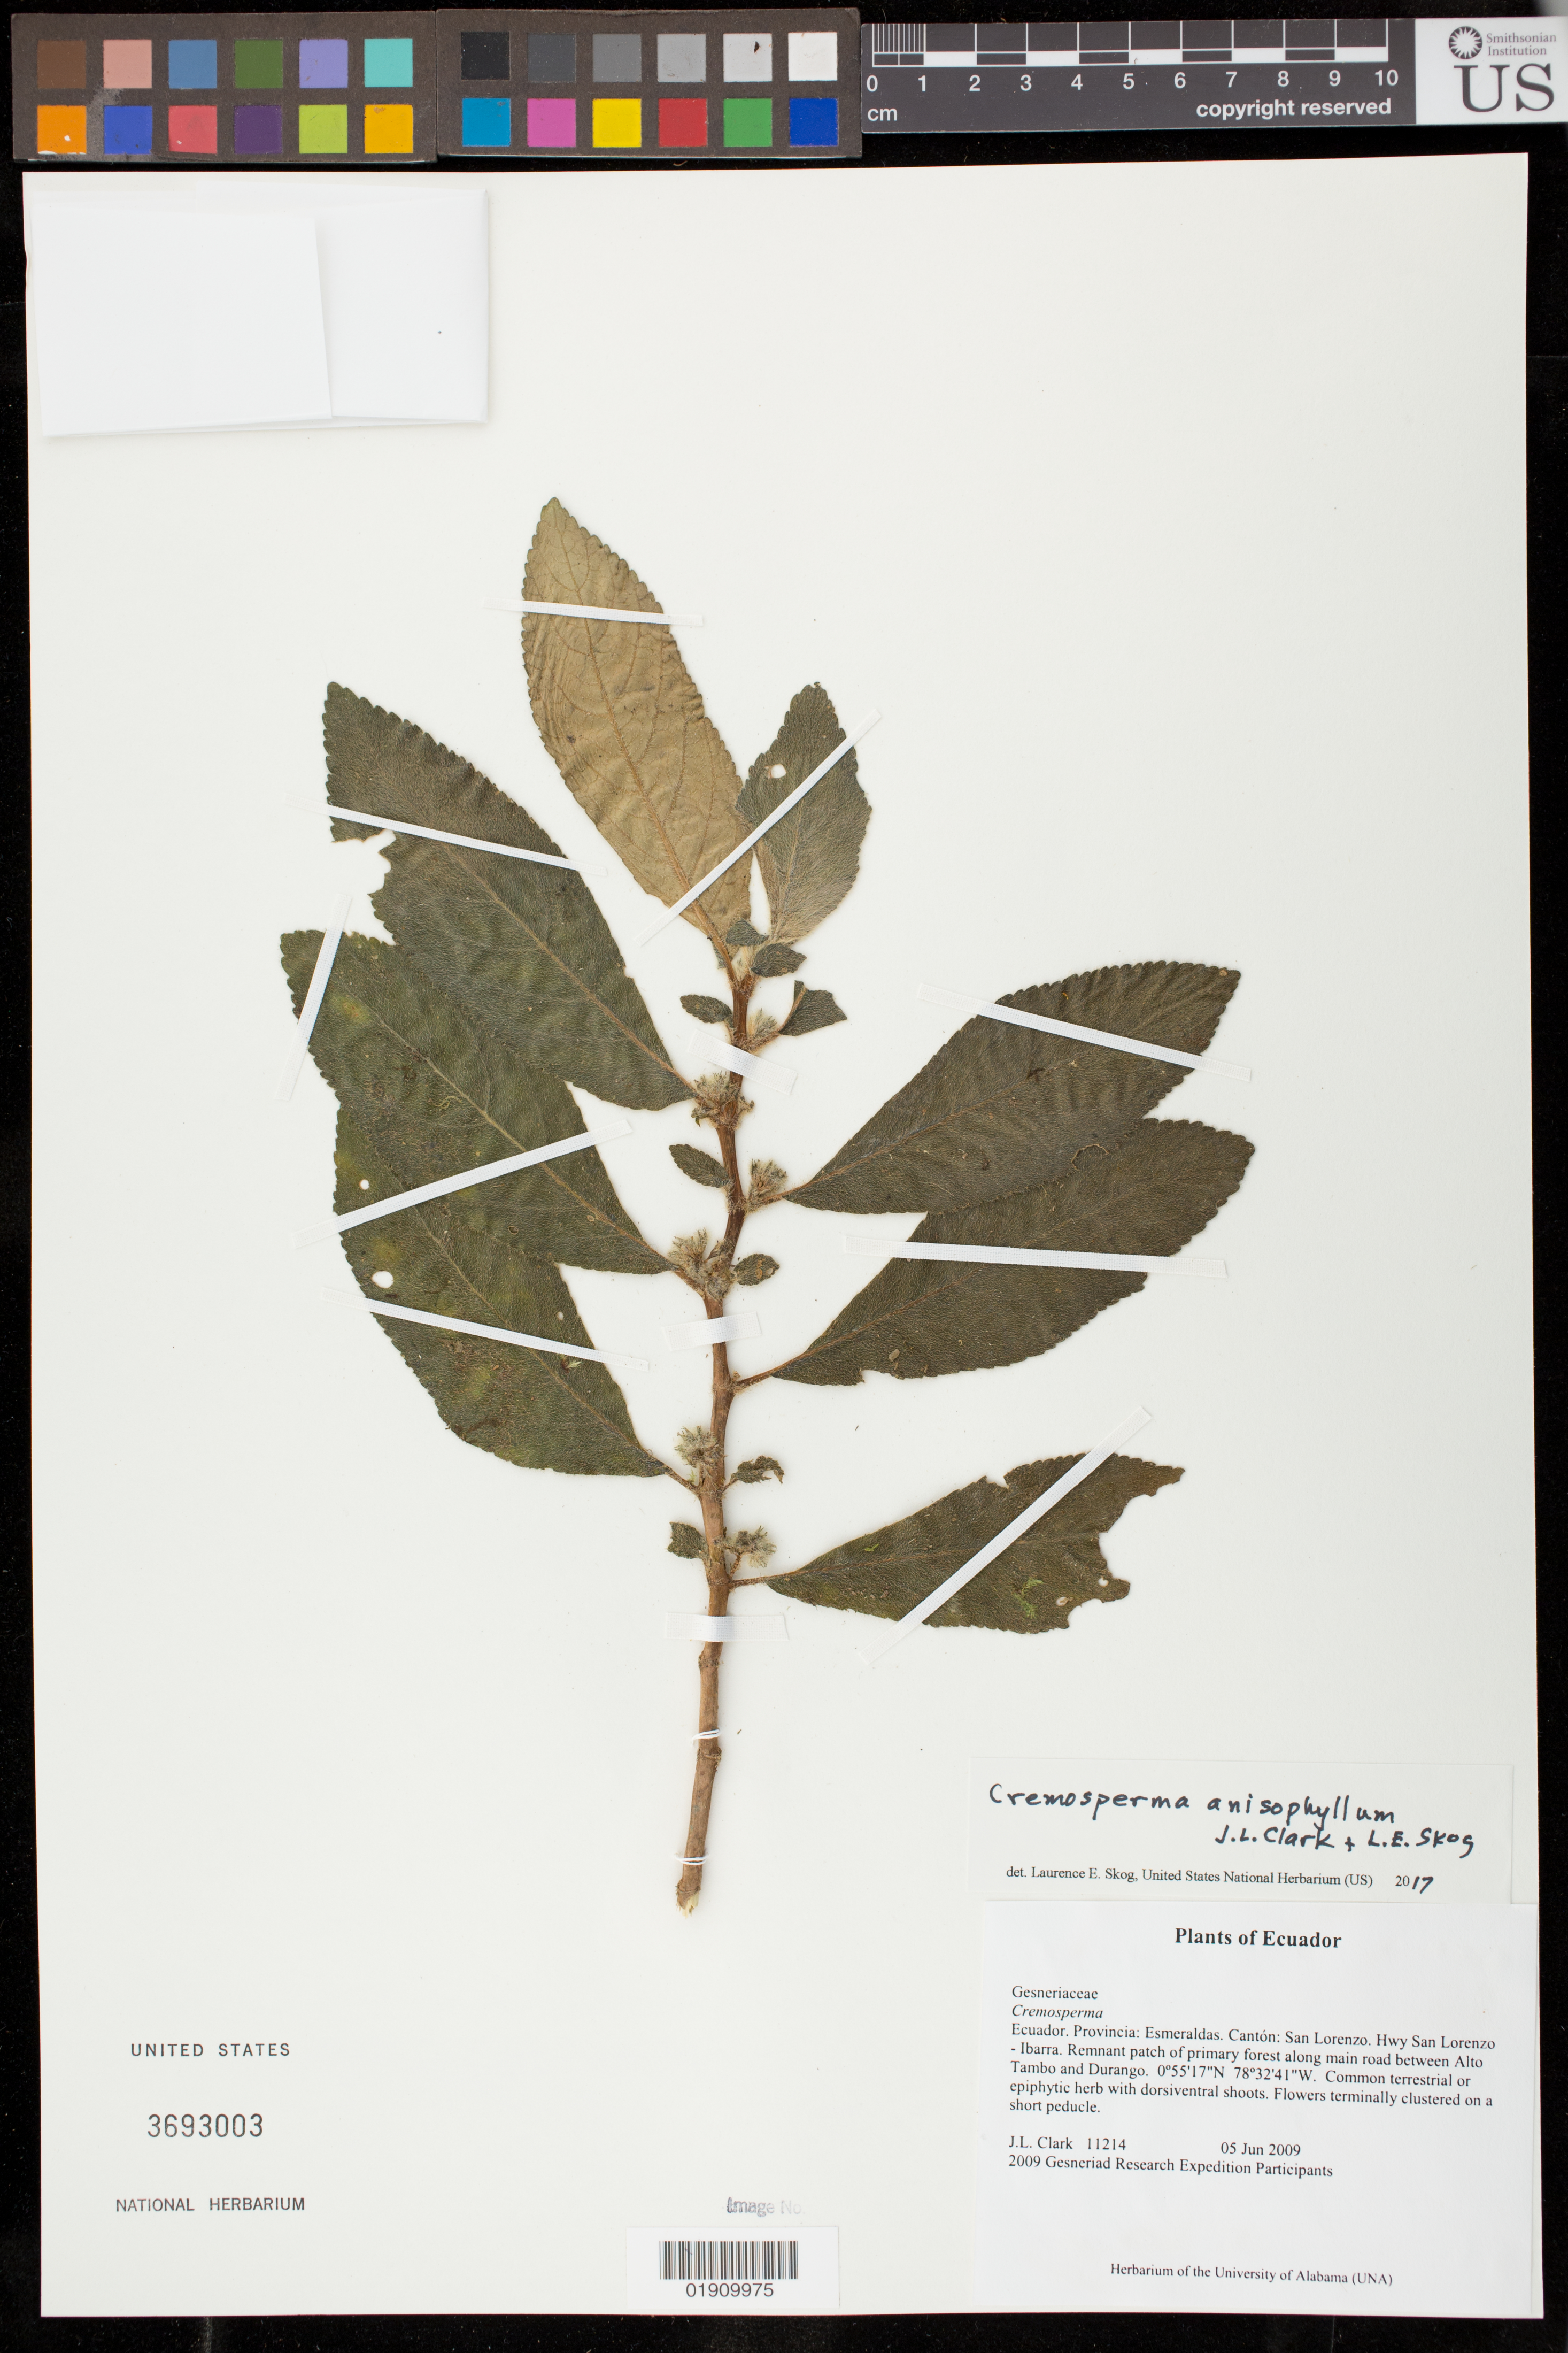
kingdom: Plantae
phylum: Tracheophyta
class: Magnoliopsida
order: Lamiales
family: Gesneriaceae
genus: Cremosperma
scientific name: Cremosperma anisophyllum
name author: J.L. Clark & L.E. Skog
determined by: Skog, Laurence E.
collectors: J. L. Clark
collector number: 11214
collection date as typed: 05 Jun 2009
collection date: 2009-06-05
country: Ecuador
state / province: Esmeraldas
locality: Ecuador. Provincia: Esmeraldas. Canton: San Lorenzo. Hwy San Lorenzo- Ibarra. Remnant patch of primary forest along main road between Alto Tambo and Durango.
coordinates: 0°55'17"N, 78°32'41"W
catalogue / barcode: US 3693003